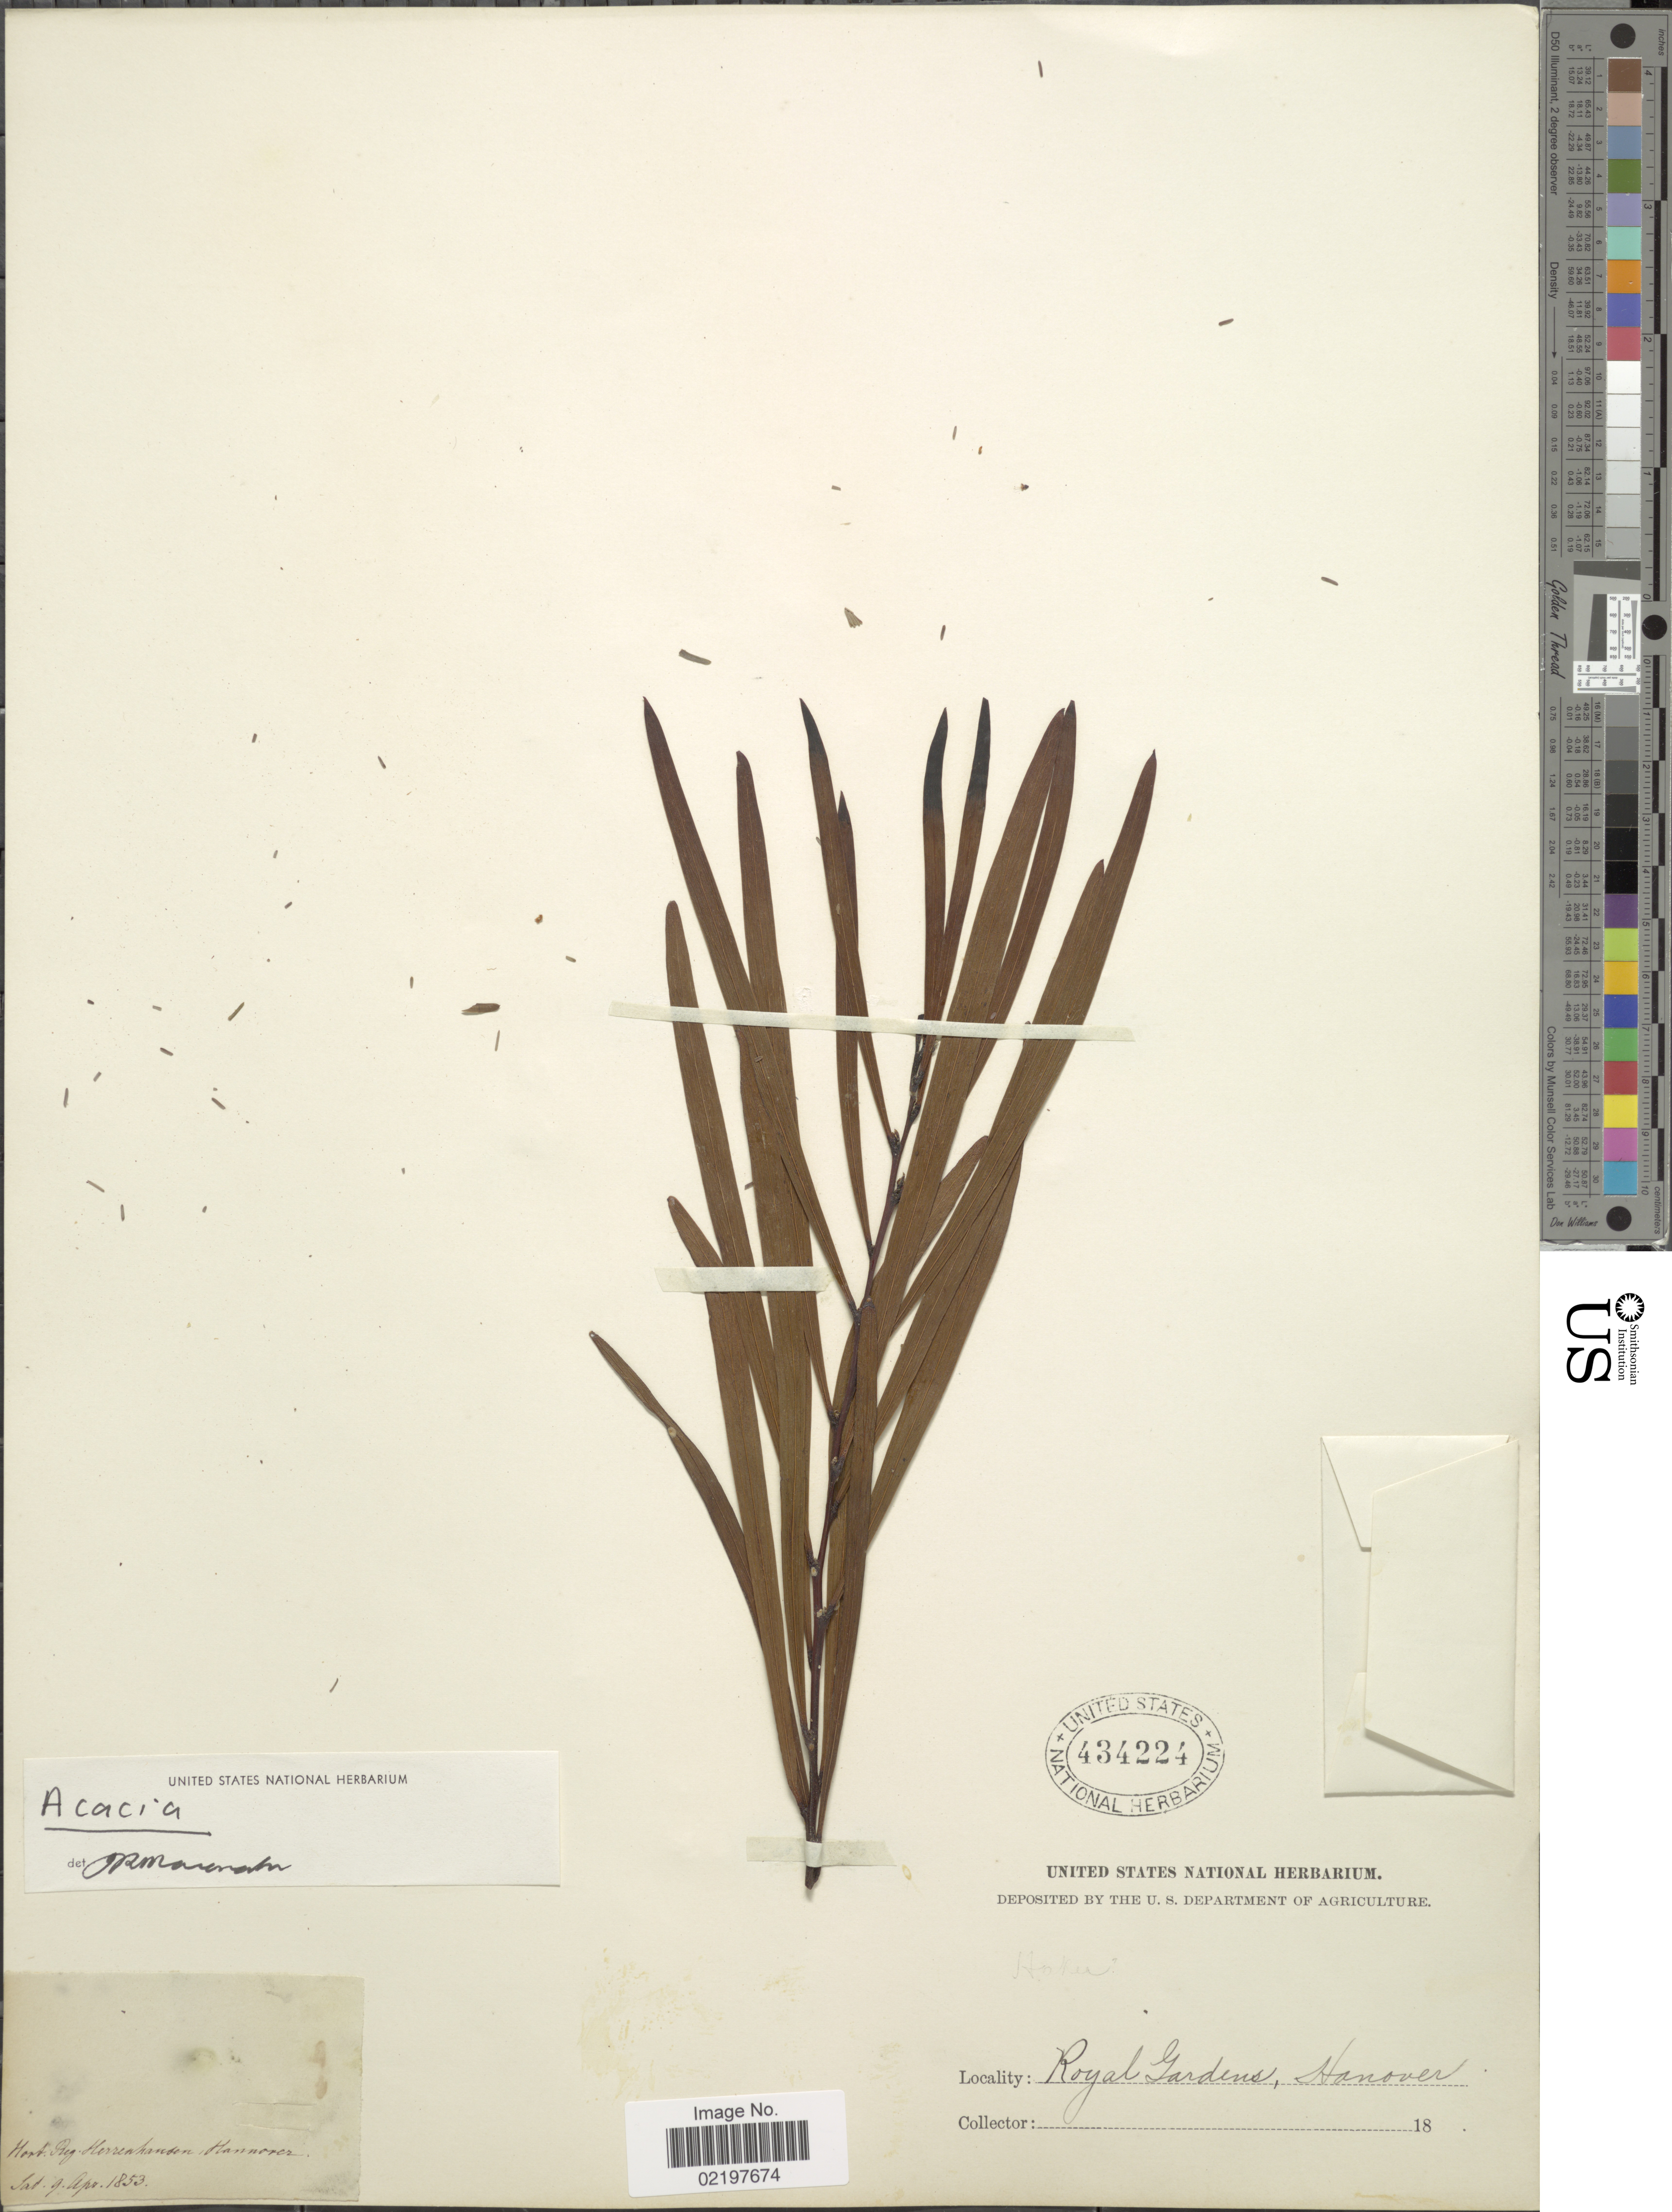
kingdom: Plantae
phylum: Tracheophyta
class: Magnoliopsida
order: Fabales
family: Fabaceae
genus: Acacia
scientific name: Acacia sp.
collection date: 1853-04-09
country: Germany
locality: Royal Gardens, Hanover, Hort Reg. Herrenhausen Hanover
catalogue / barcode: US 434224